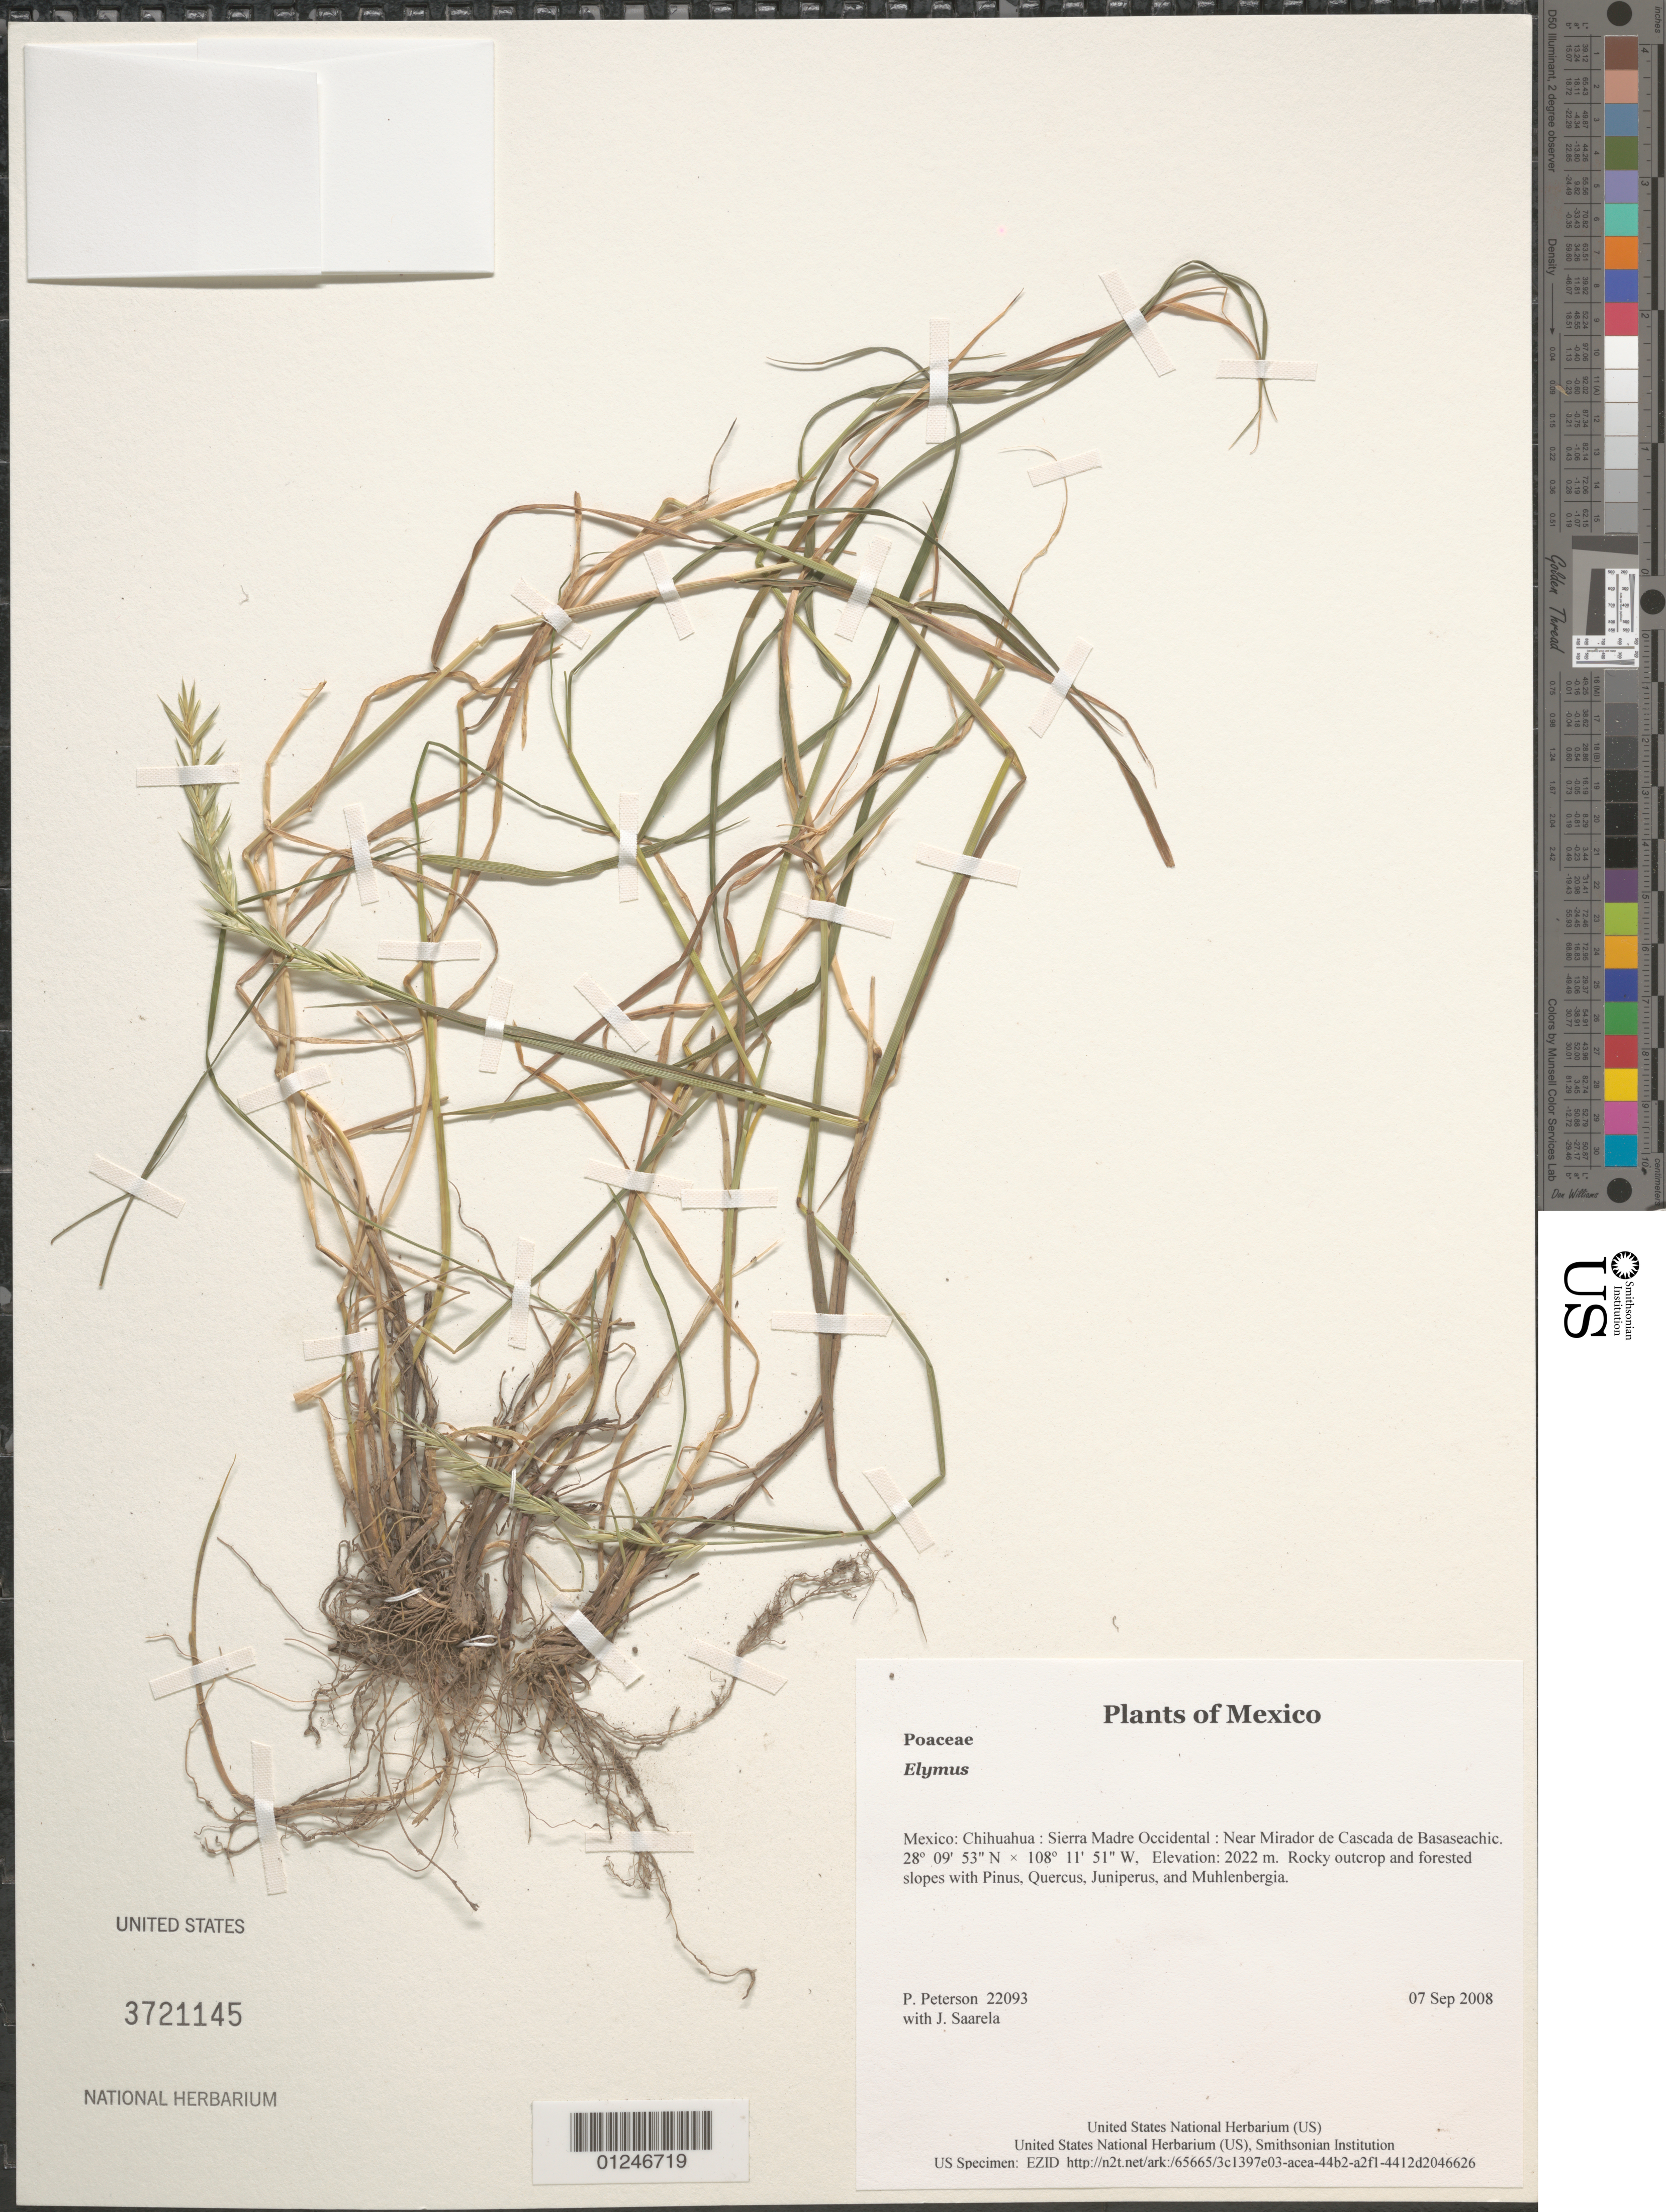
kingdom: Plantae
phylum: Tracheophyta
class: Liliopsida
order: Poales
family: Poaceae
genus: Elymus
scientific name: Elymus sp.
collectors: P. M. Peterson & J. Saarela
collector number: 22093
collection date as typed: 07 Sep 2008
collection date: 2008-09-07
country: Mexico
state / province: Chihuahua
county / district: Sierra Madre Occidental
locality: Near Mirador de Cascada de Basaseachic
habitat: Rocky outcrop and forested slopes with Pinus, Quercus, Juniperus, and Muhlenbergia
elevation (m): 2022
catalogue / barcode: US 3721145